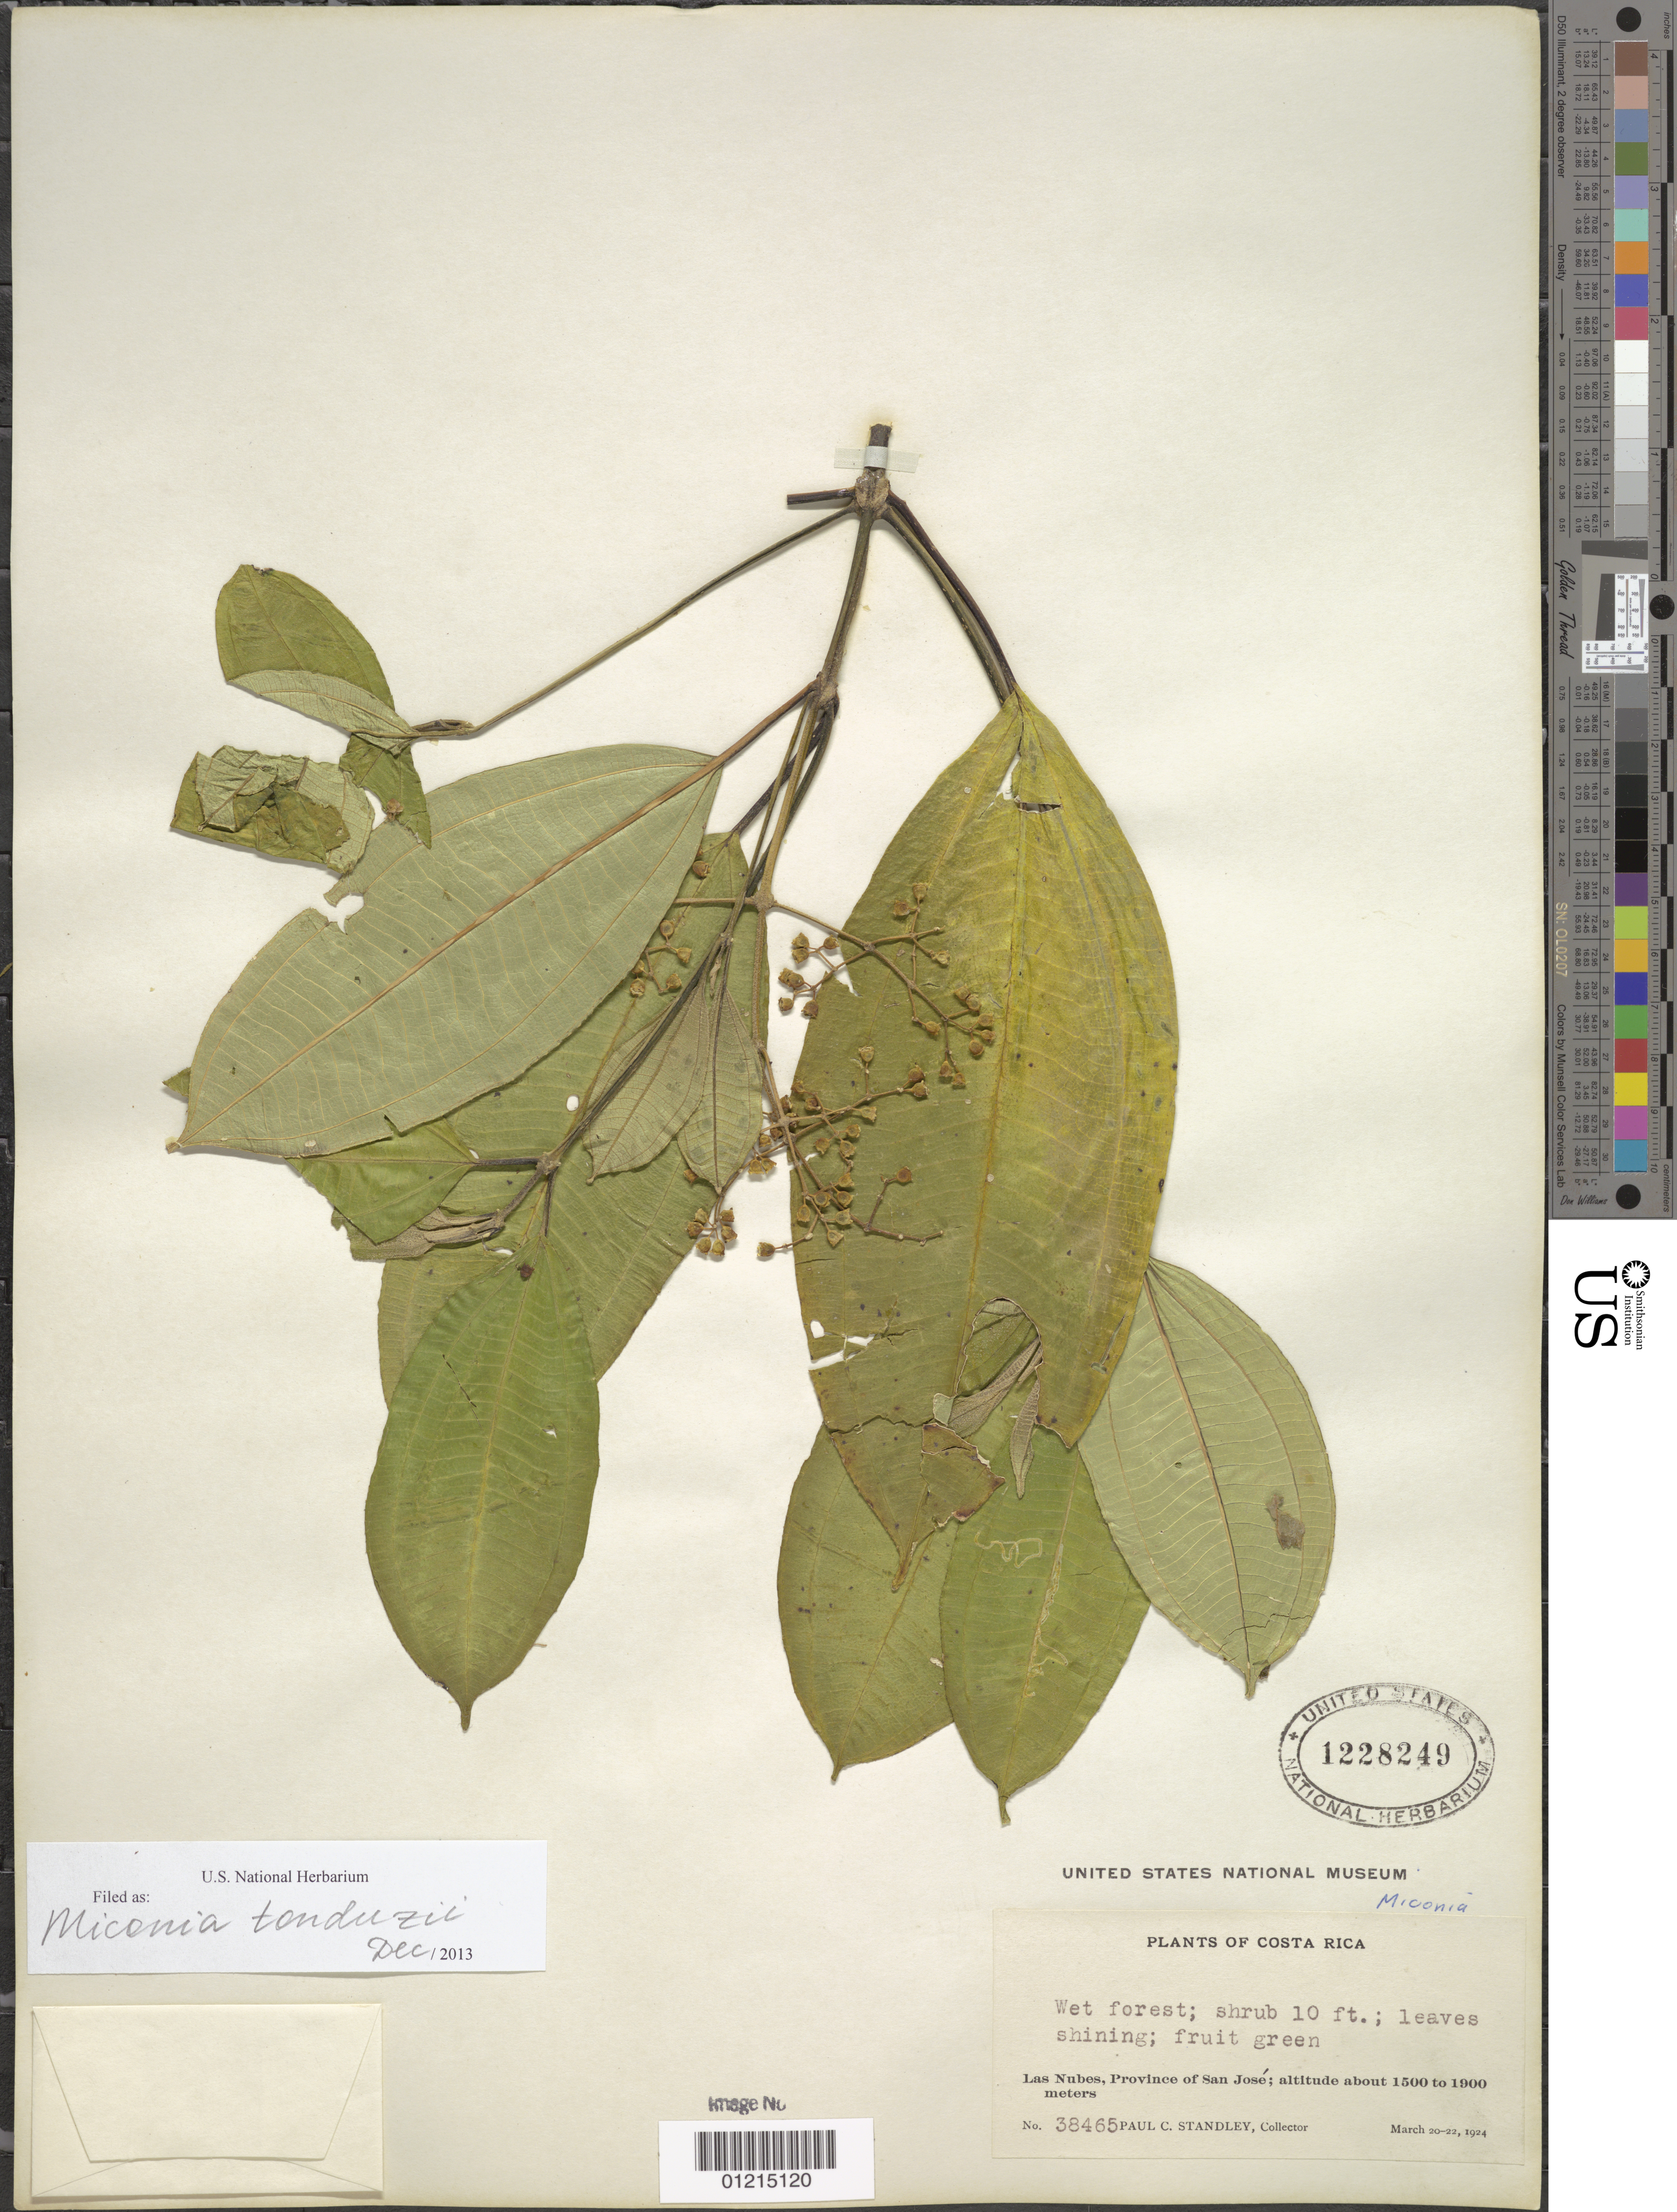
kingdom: Plantae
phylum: Tracheophyta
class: Magnoliopsida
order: Myrtales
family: Melastomataceae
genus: Miconia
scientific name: Miconia tonduzii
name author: Cogn. in A. DC.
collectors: P. C. Standley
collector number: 38465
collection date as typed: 20 Mar 1924 to 22 Mar 1924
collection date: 1924-03-20/1924-03-22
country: Costa Rica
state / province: San José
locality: Las Nubes.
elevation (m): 1500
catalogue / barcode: US 1228249